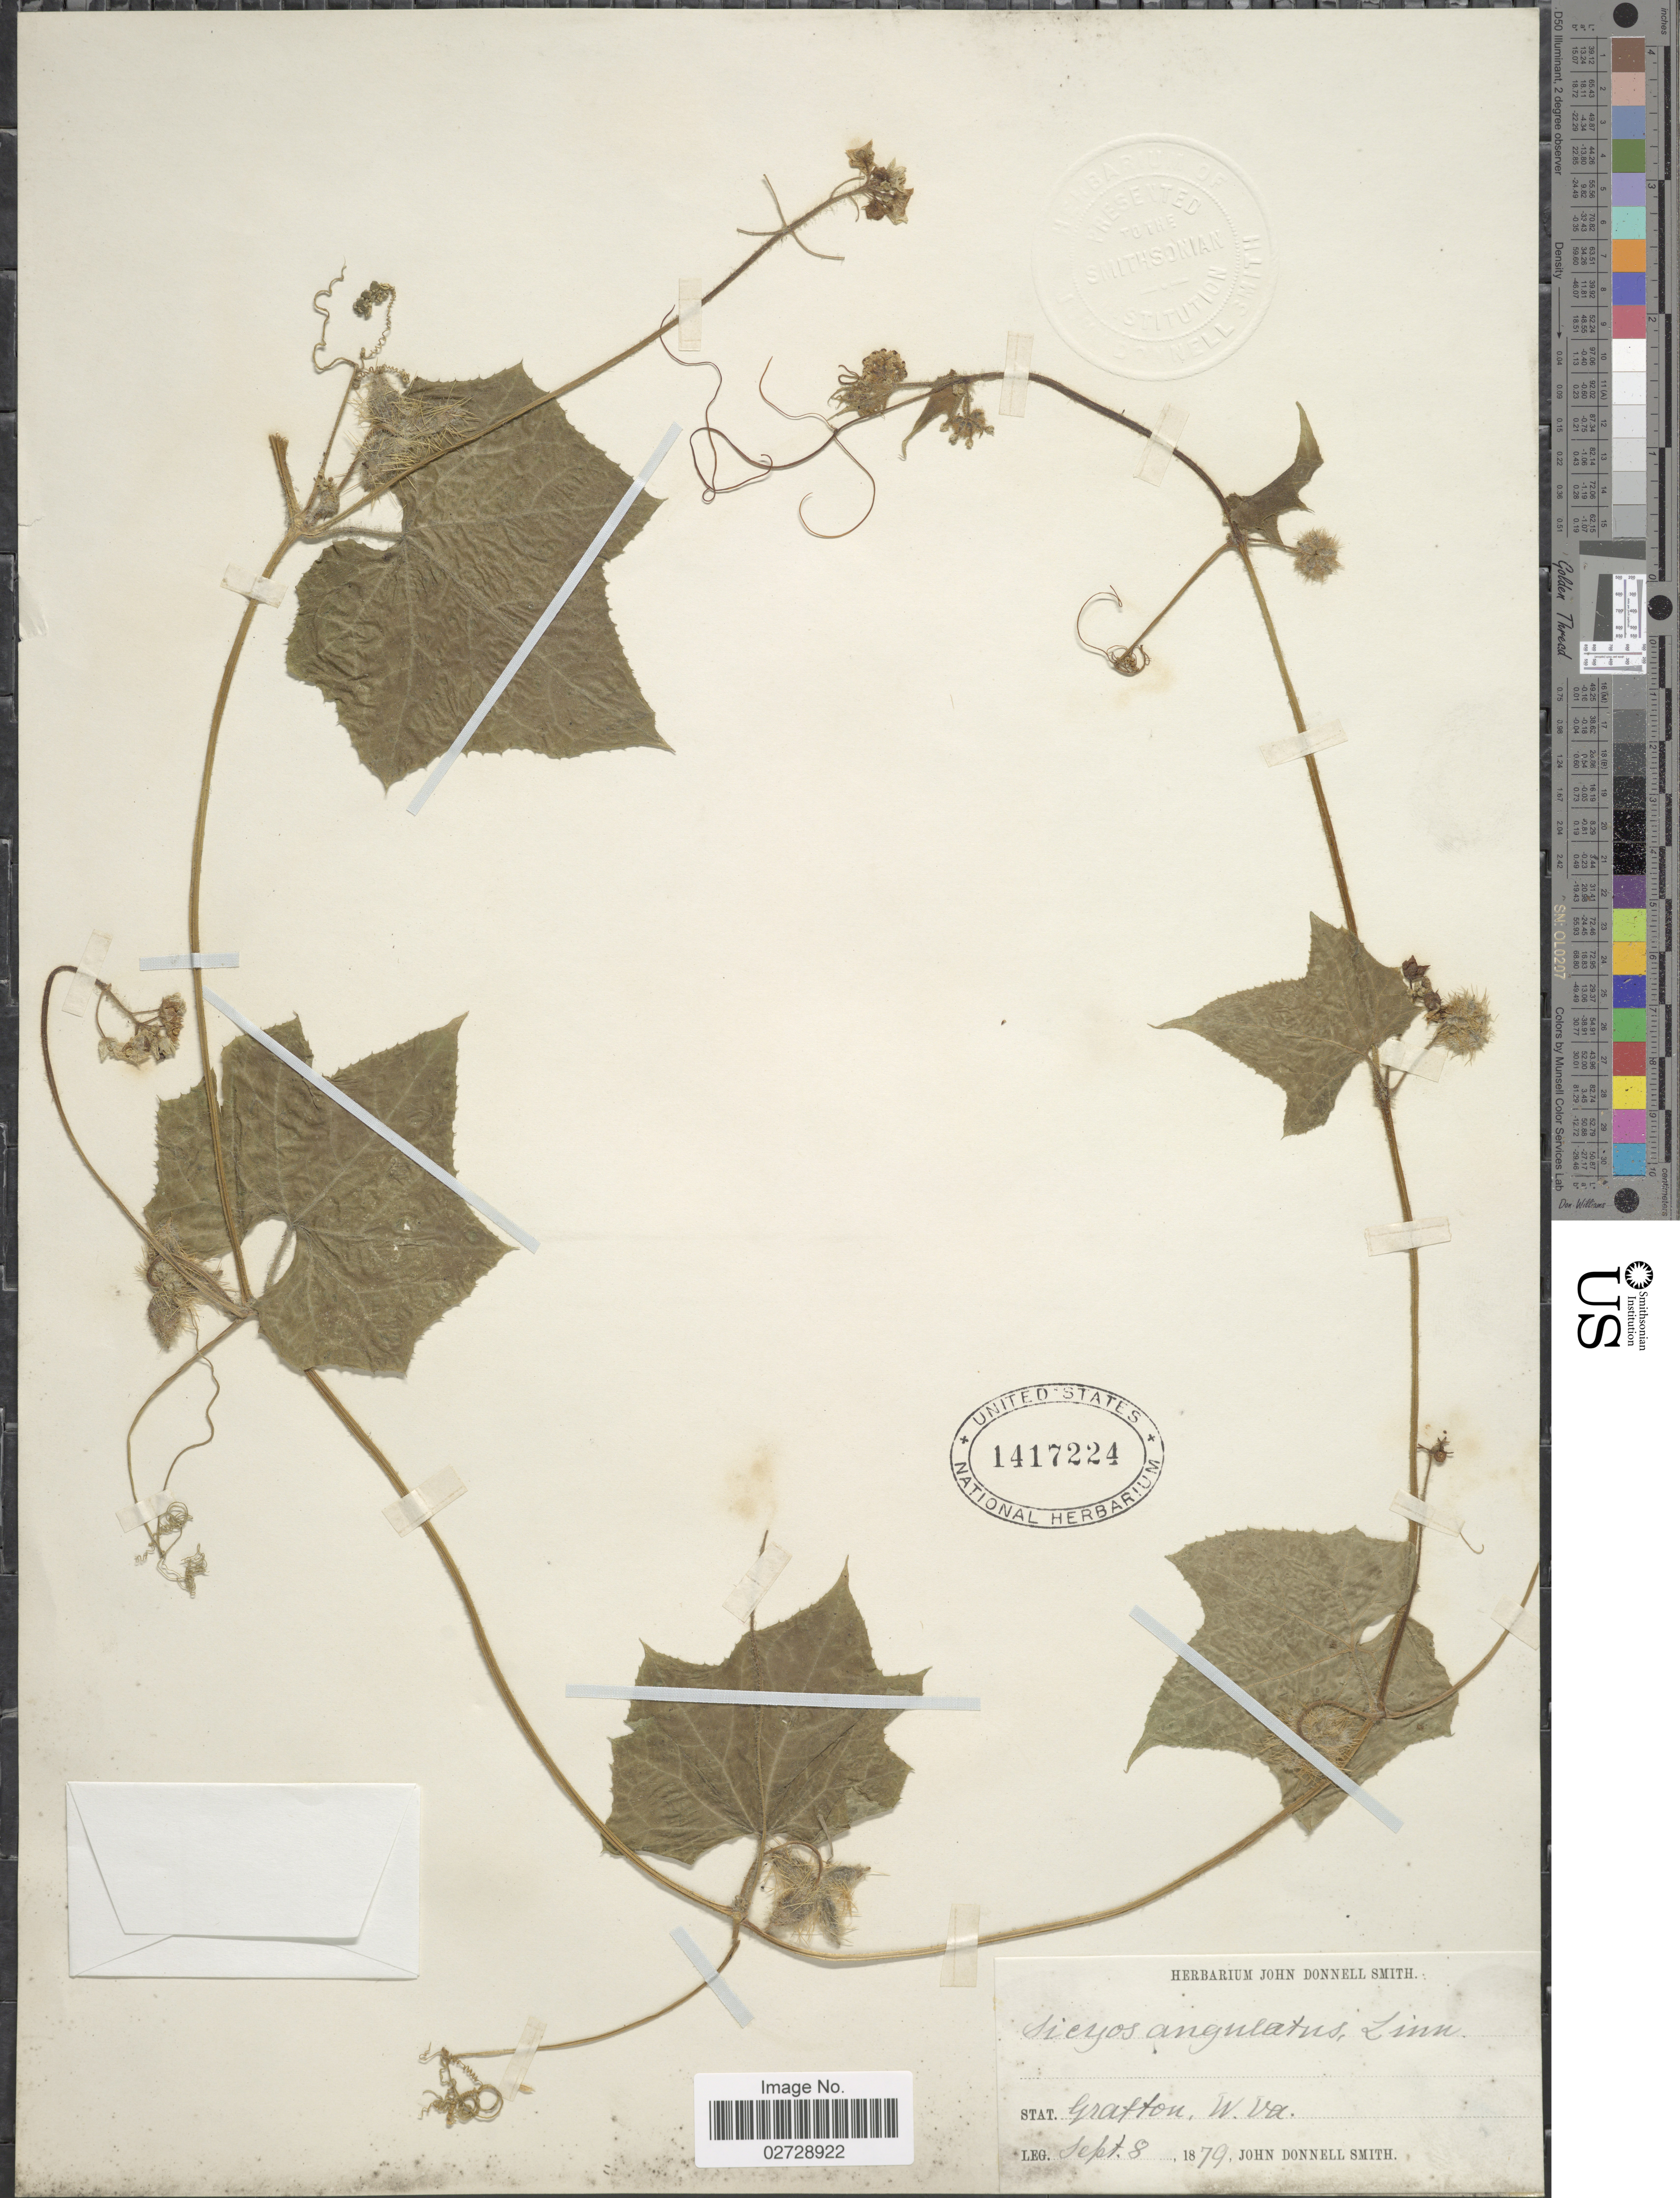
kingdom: Plantae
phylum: Tracheophyta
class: Magnoliopsida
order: Cucurbitales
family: Cucurbitaceae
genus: Sicyos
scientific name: Sicyos angulatus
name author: L.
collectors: J. Donnell Smith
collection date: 1879-09-08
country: United States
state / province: West Virginia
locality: Grafton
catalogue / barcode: US 1417224